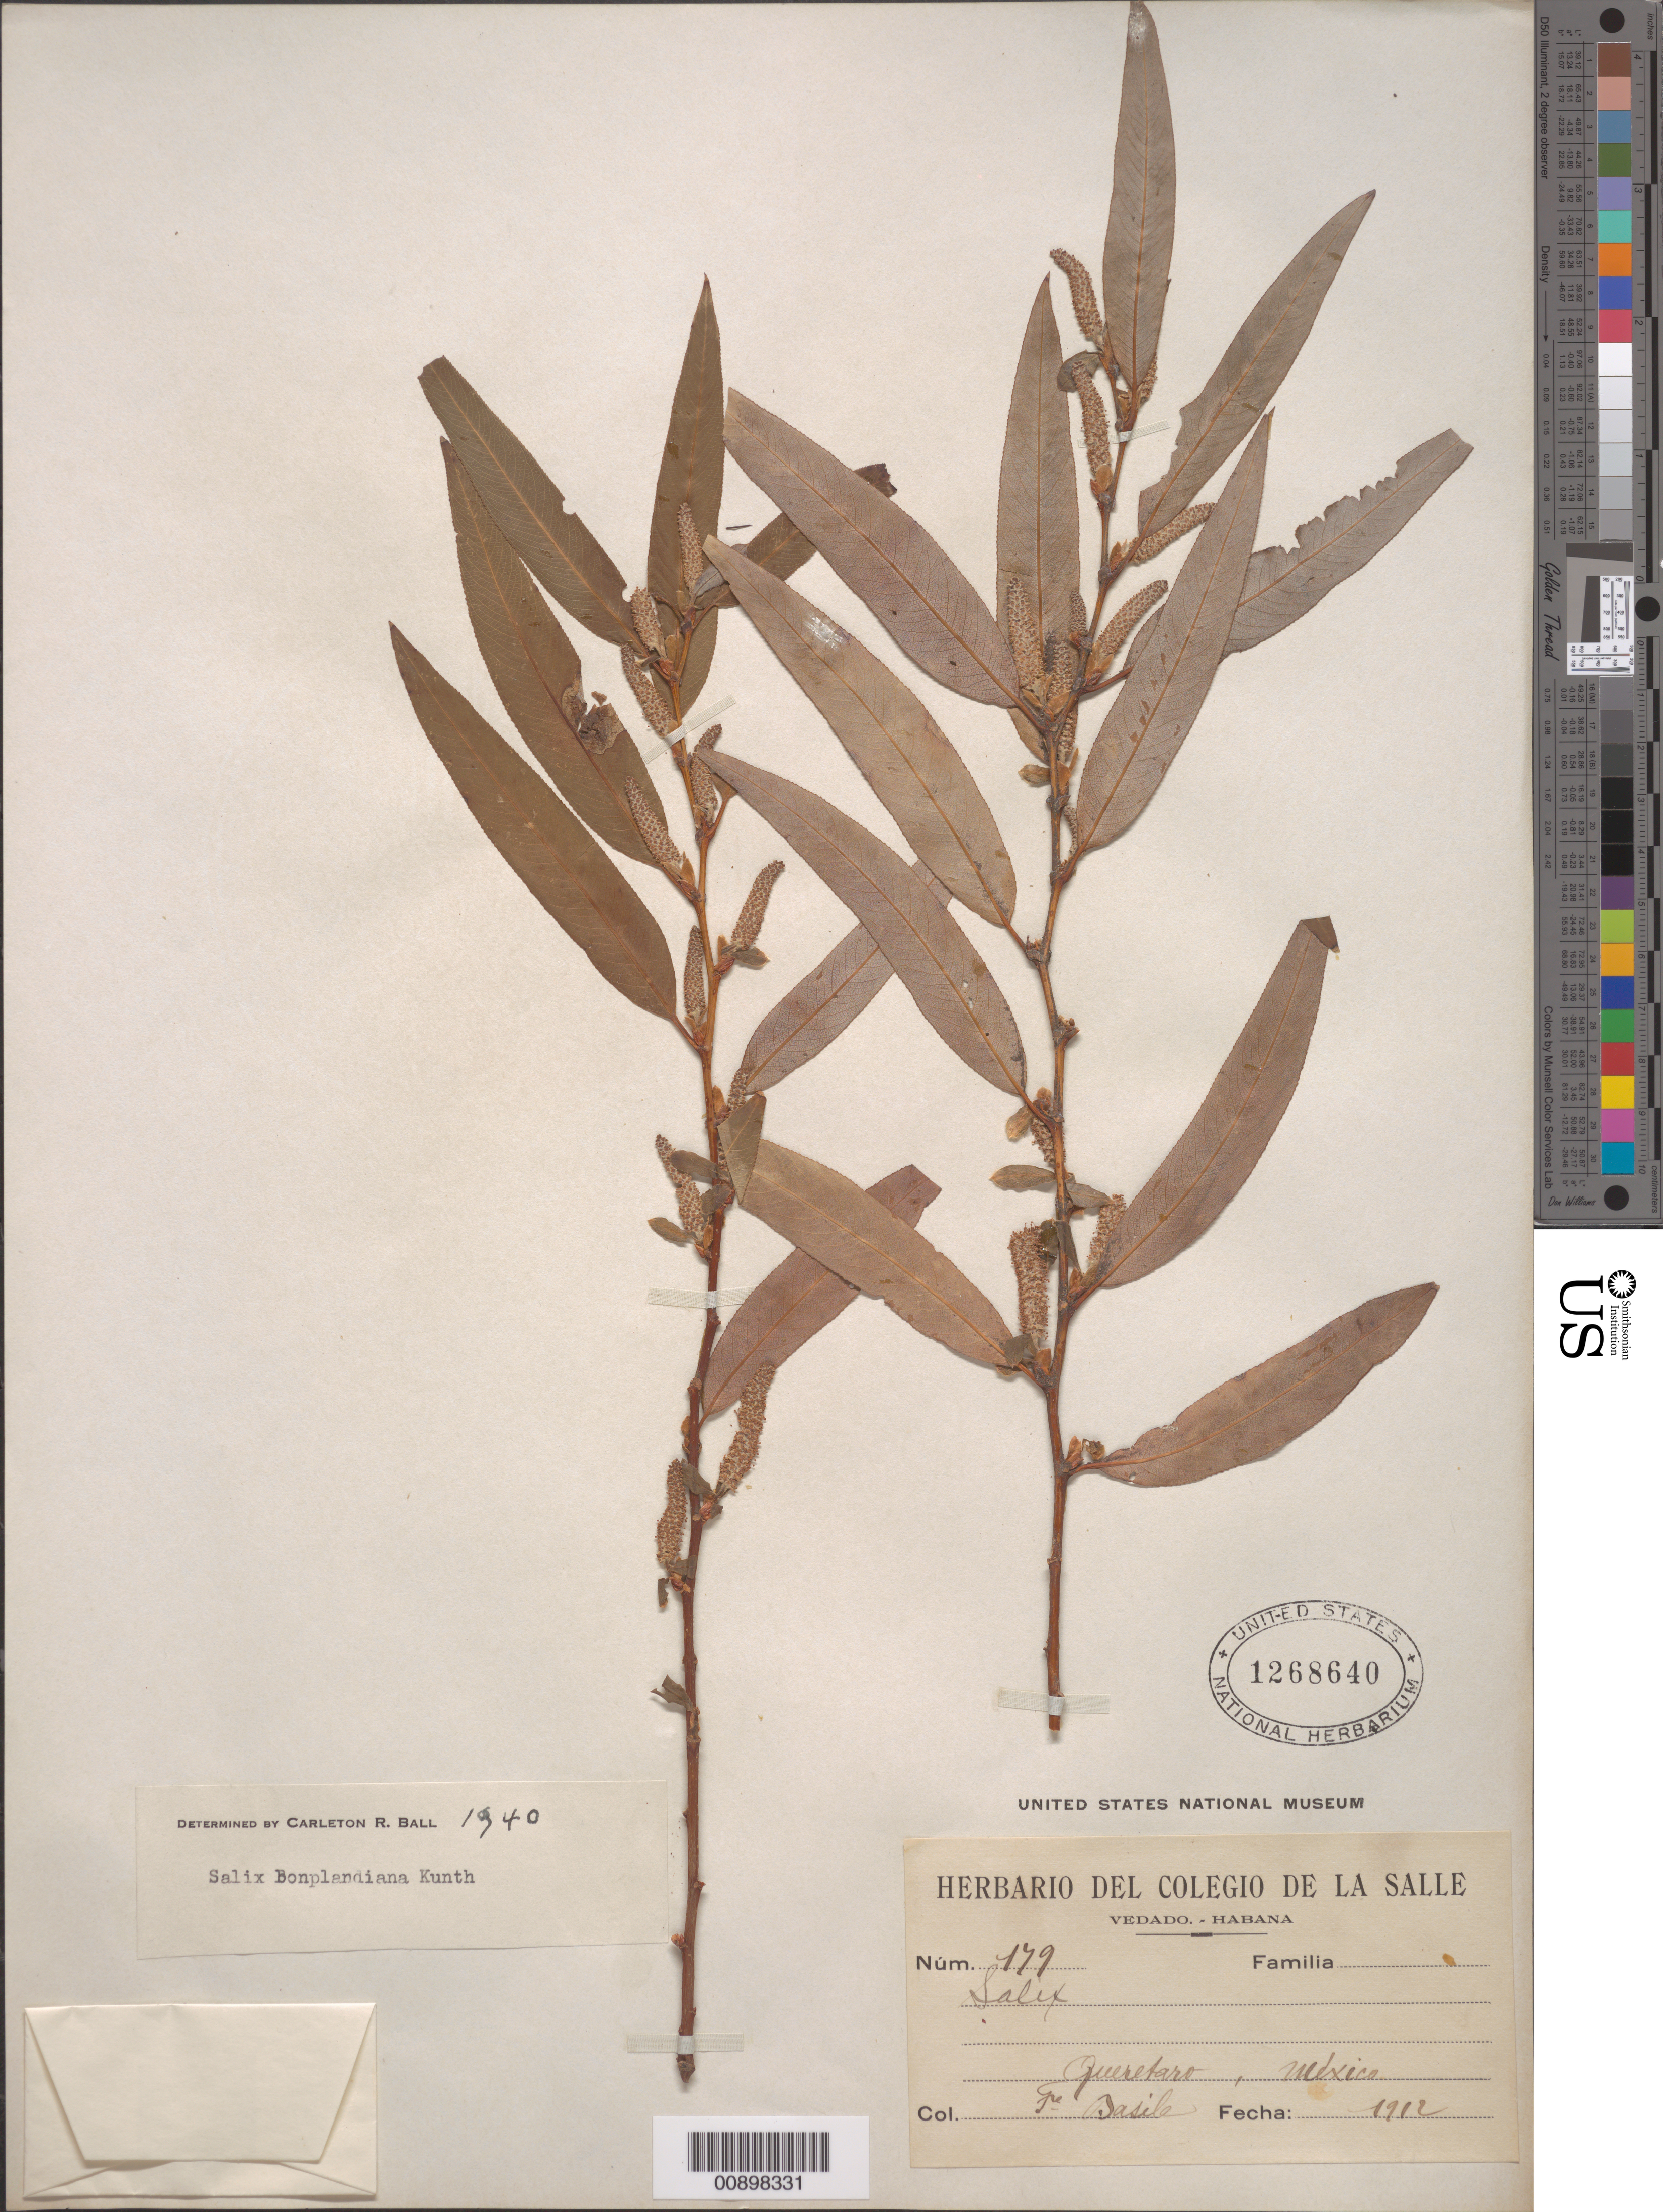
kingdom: Plantae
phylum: Tracheophyta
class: Magnoliopsida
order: Malpighiales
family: Salicaceae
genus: Salix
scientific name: Salix bonplandiana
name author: Kunth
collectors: Bro. Basile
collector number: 179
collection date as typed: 1912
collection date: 1912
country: Mexico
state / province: Querétaro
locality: Querétaro.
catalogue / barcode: US 1268640